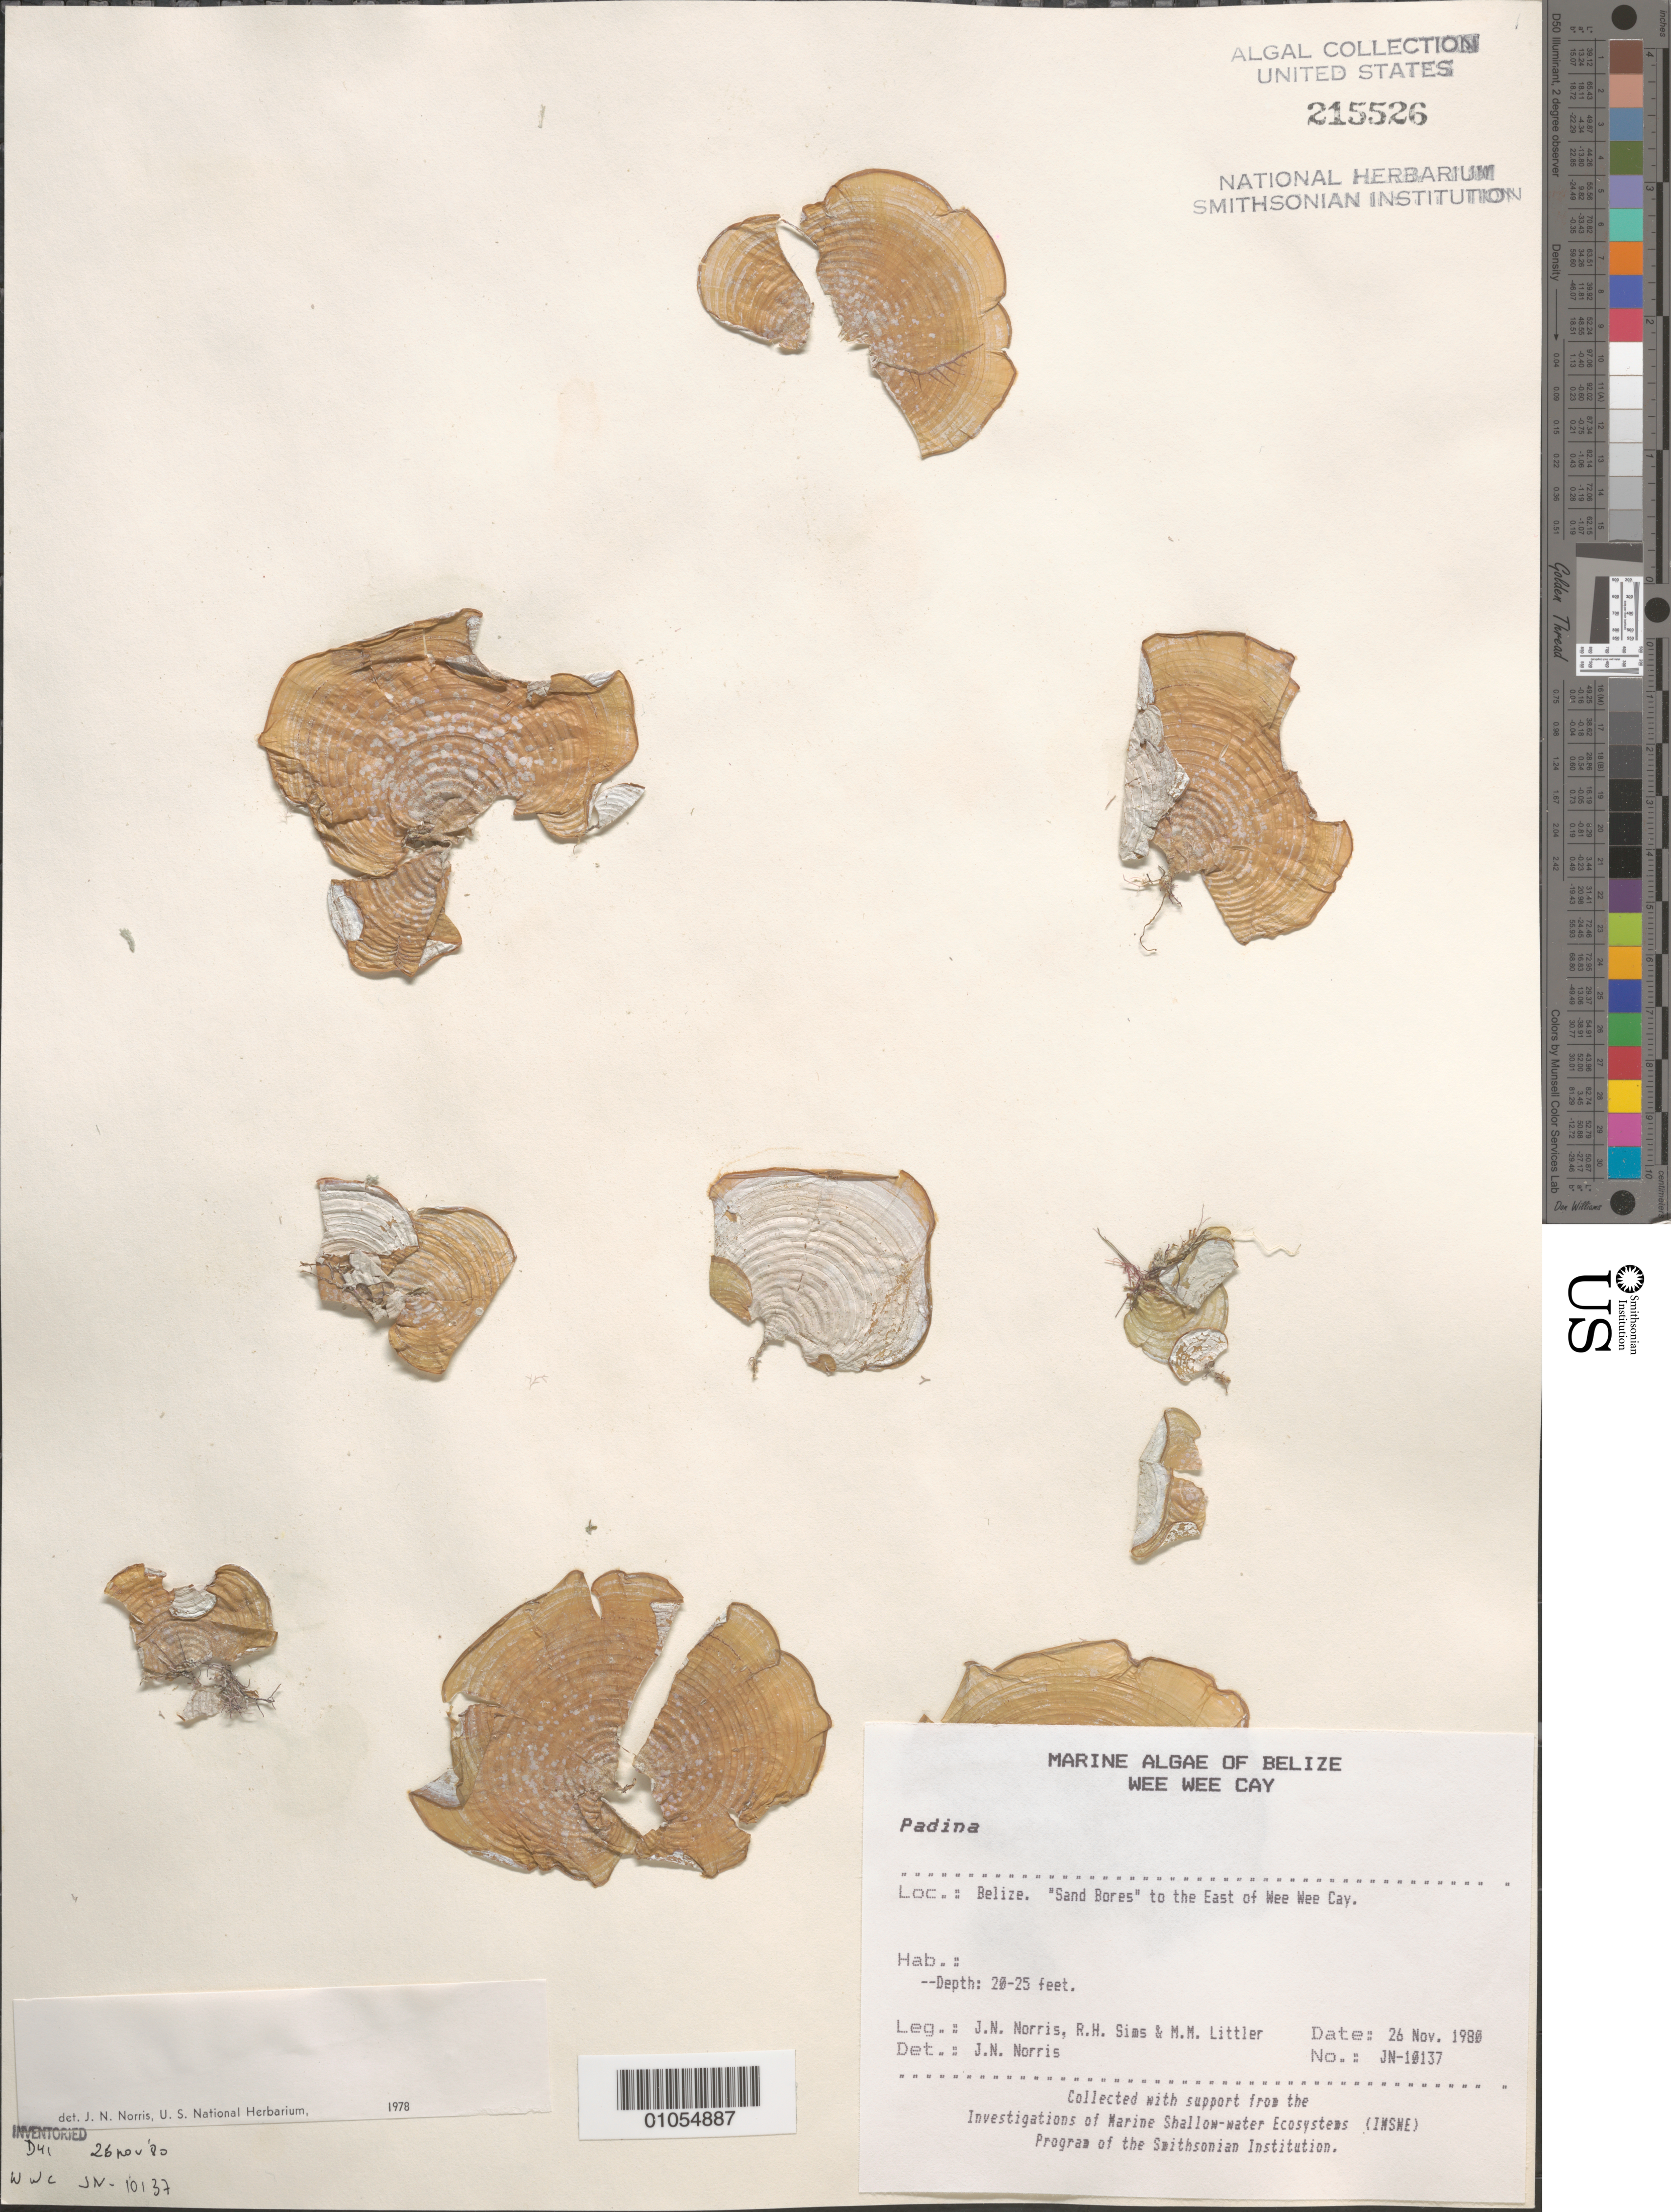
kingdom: Chromista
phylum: Ochrophyta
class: Phaeophyceae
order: Dictyotales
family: Dictyotaceae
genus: Padina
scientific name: Padina sp.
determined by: Norris, James N.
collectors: J. N. Norris, R. H. Sims & M. M. Littler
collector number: JN-10137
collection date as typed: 26 Nov 1980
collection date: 1980-11-26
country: Belize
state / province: Stann Creek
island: Wee Wee Cay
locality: East of Wee Wee Cay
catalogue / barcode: US 215526